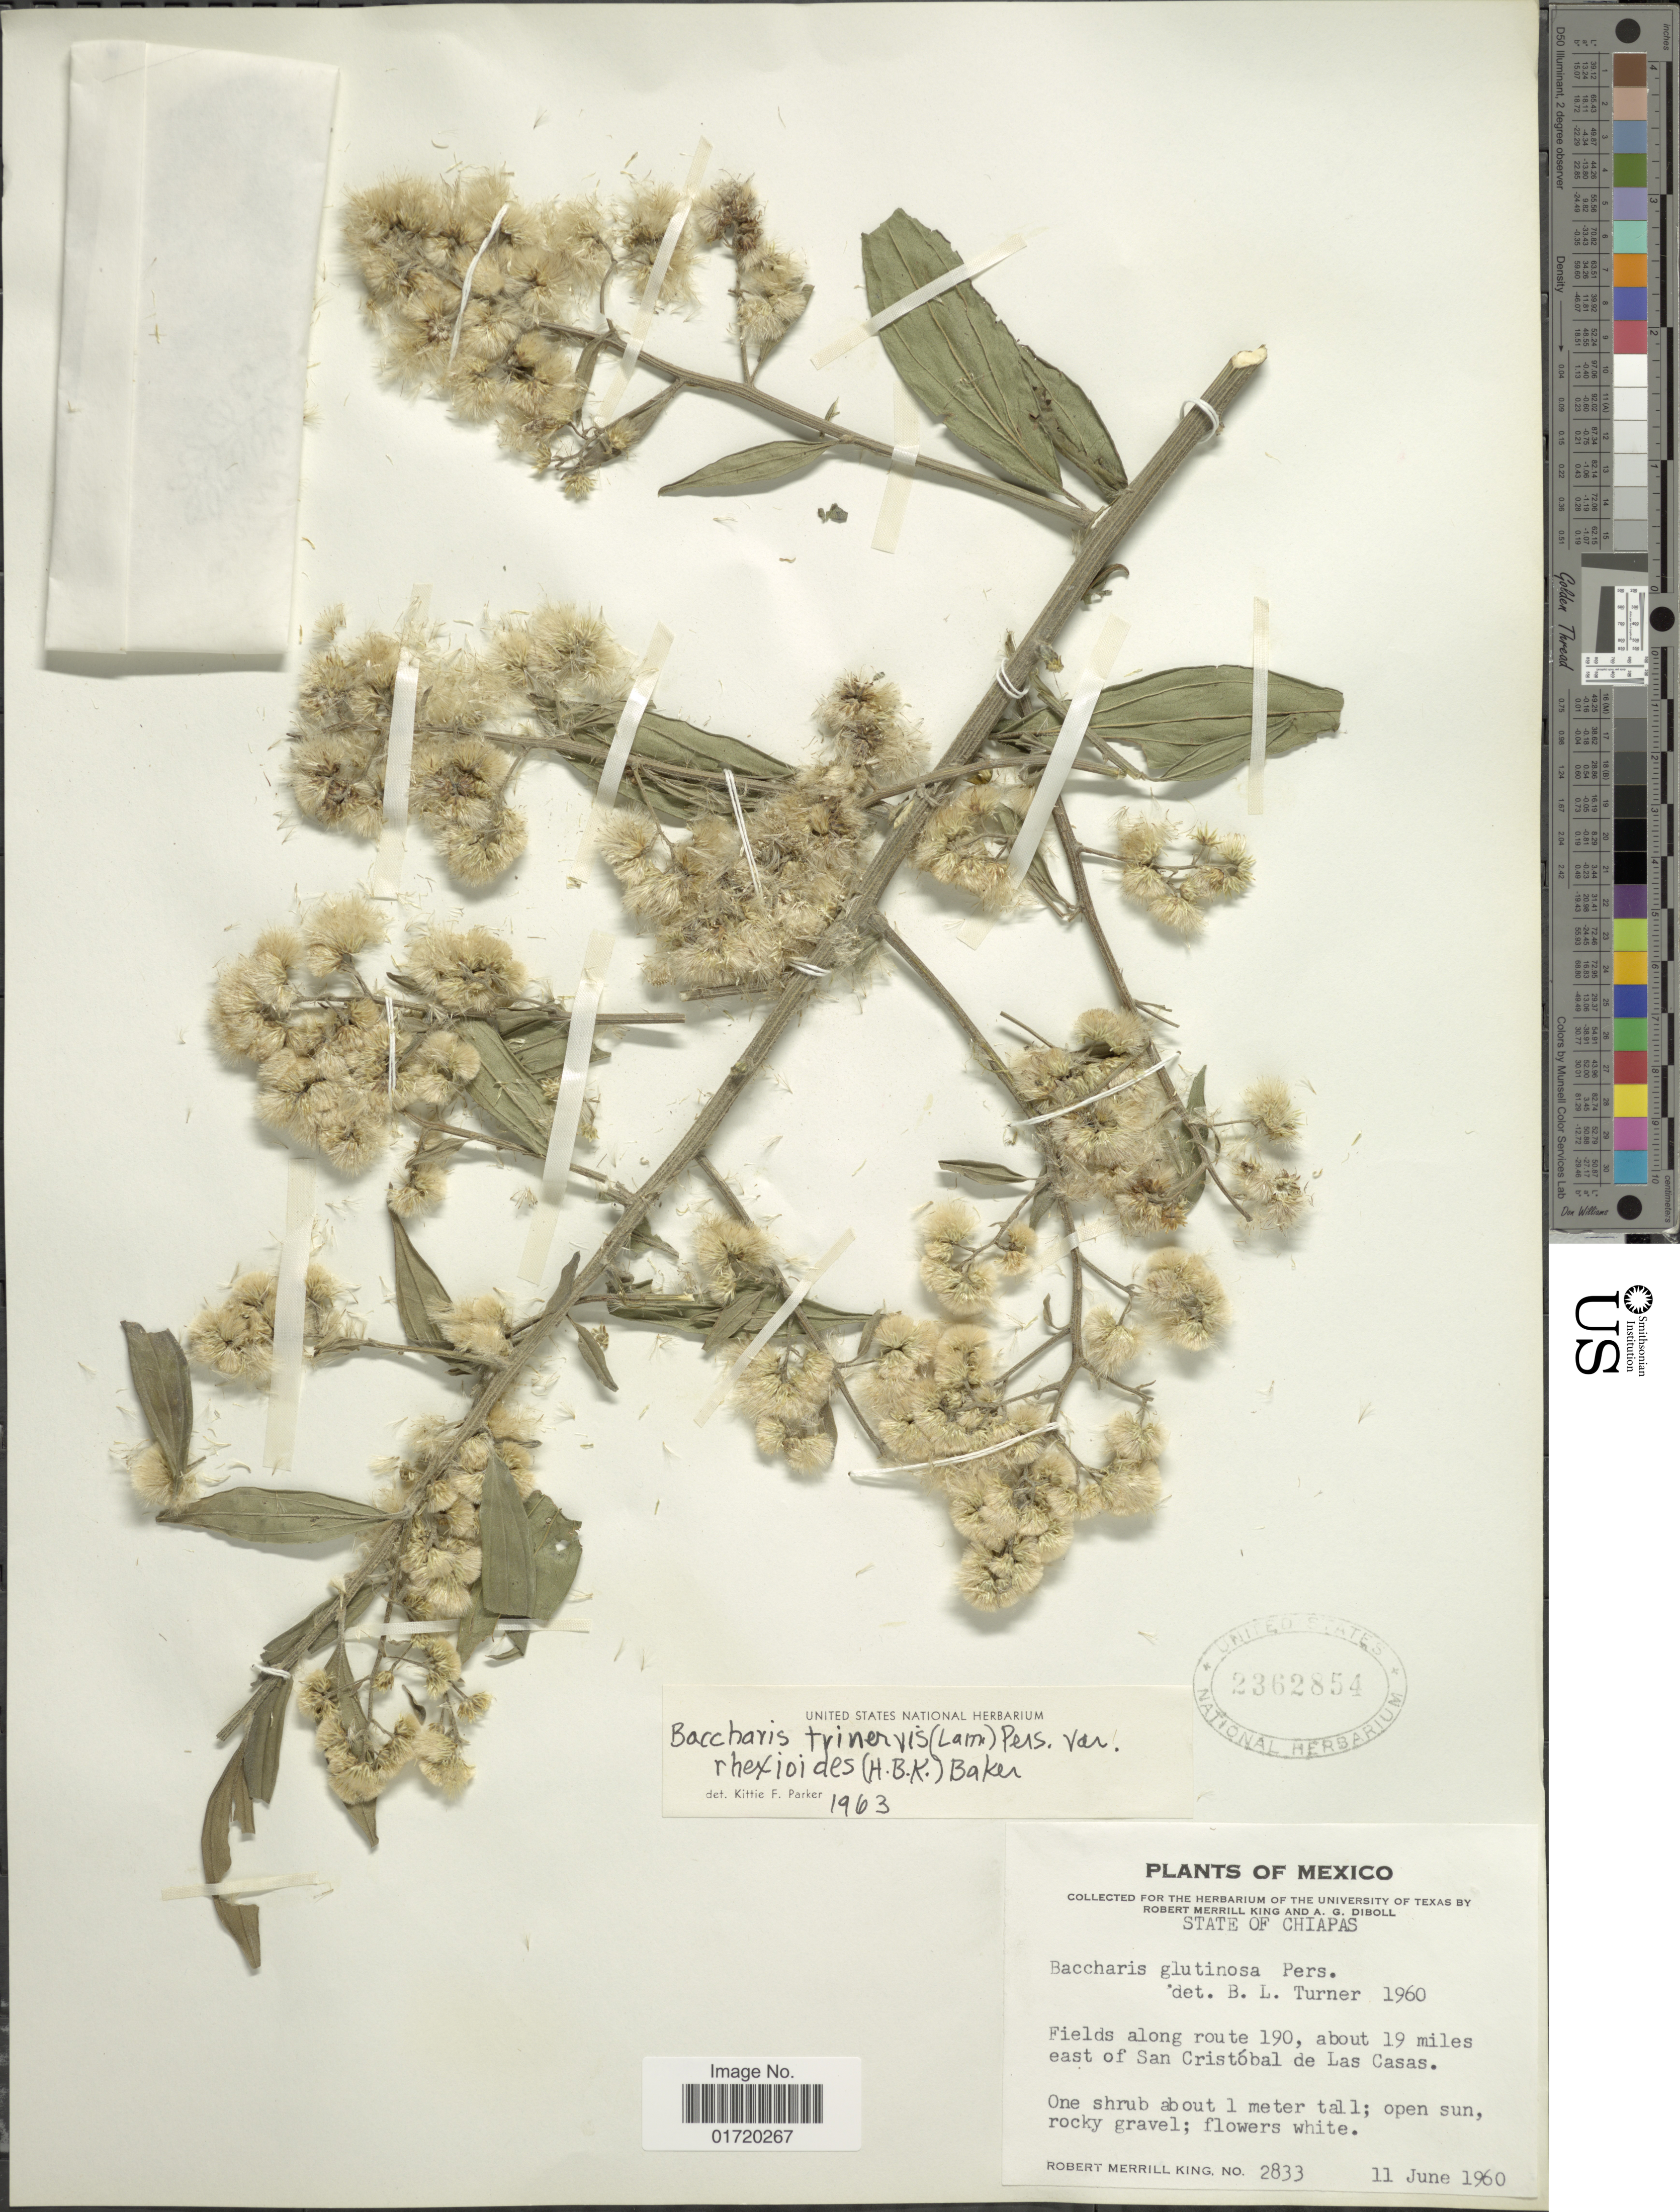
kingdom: Plantae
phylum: Tracheophyta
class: Magnoliopsida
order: Asterales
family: Asteraceae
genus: Baccharis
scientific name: Baccharis trinervis var. rhexioides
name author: (Kunth) Baker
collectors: R. M. King & A. Diboll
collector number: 2833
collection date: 1960-06-11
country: Mexico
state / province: Chiapas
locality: Fields along route 190, about 19 miles east of San Cristobal de Las Casas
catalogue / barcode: US 2362854